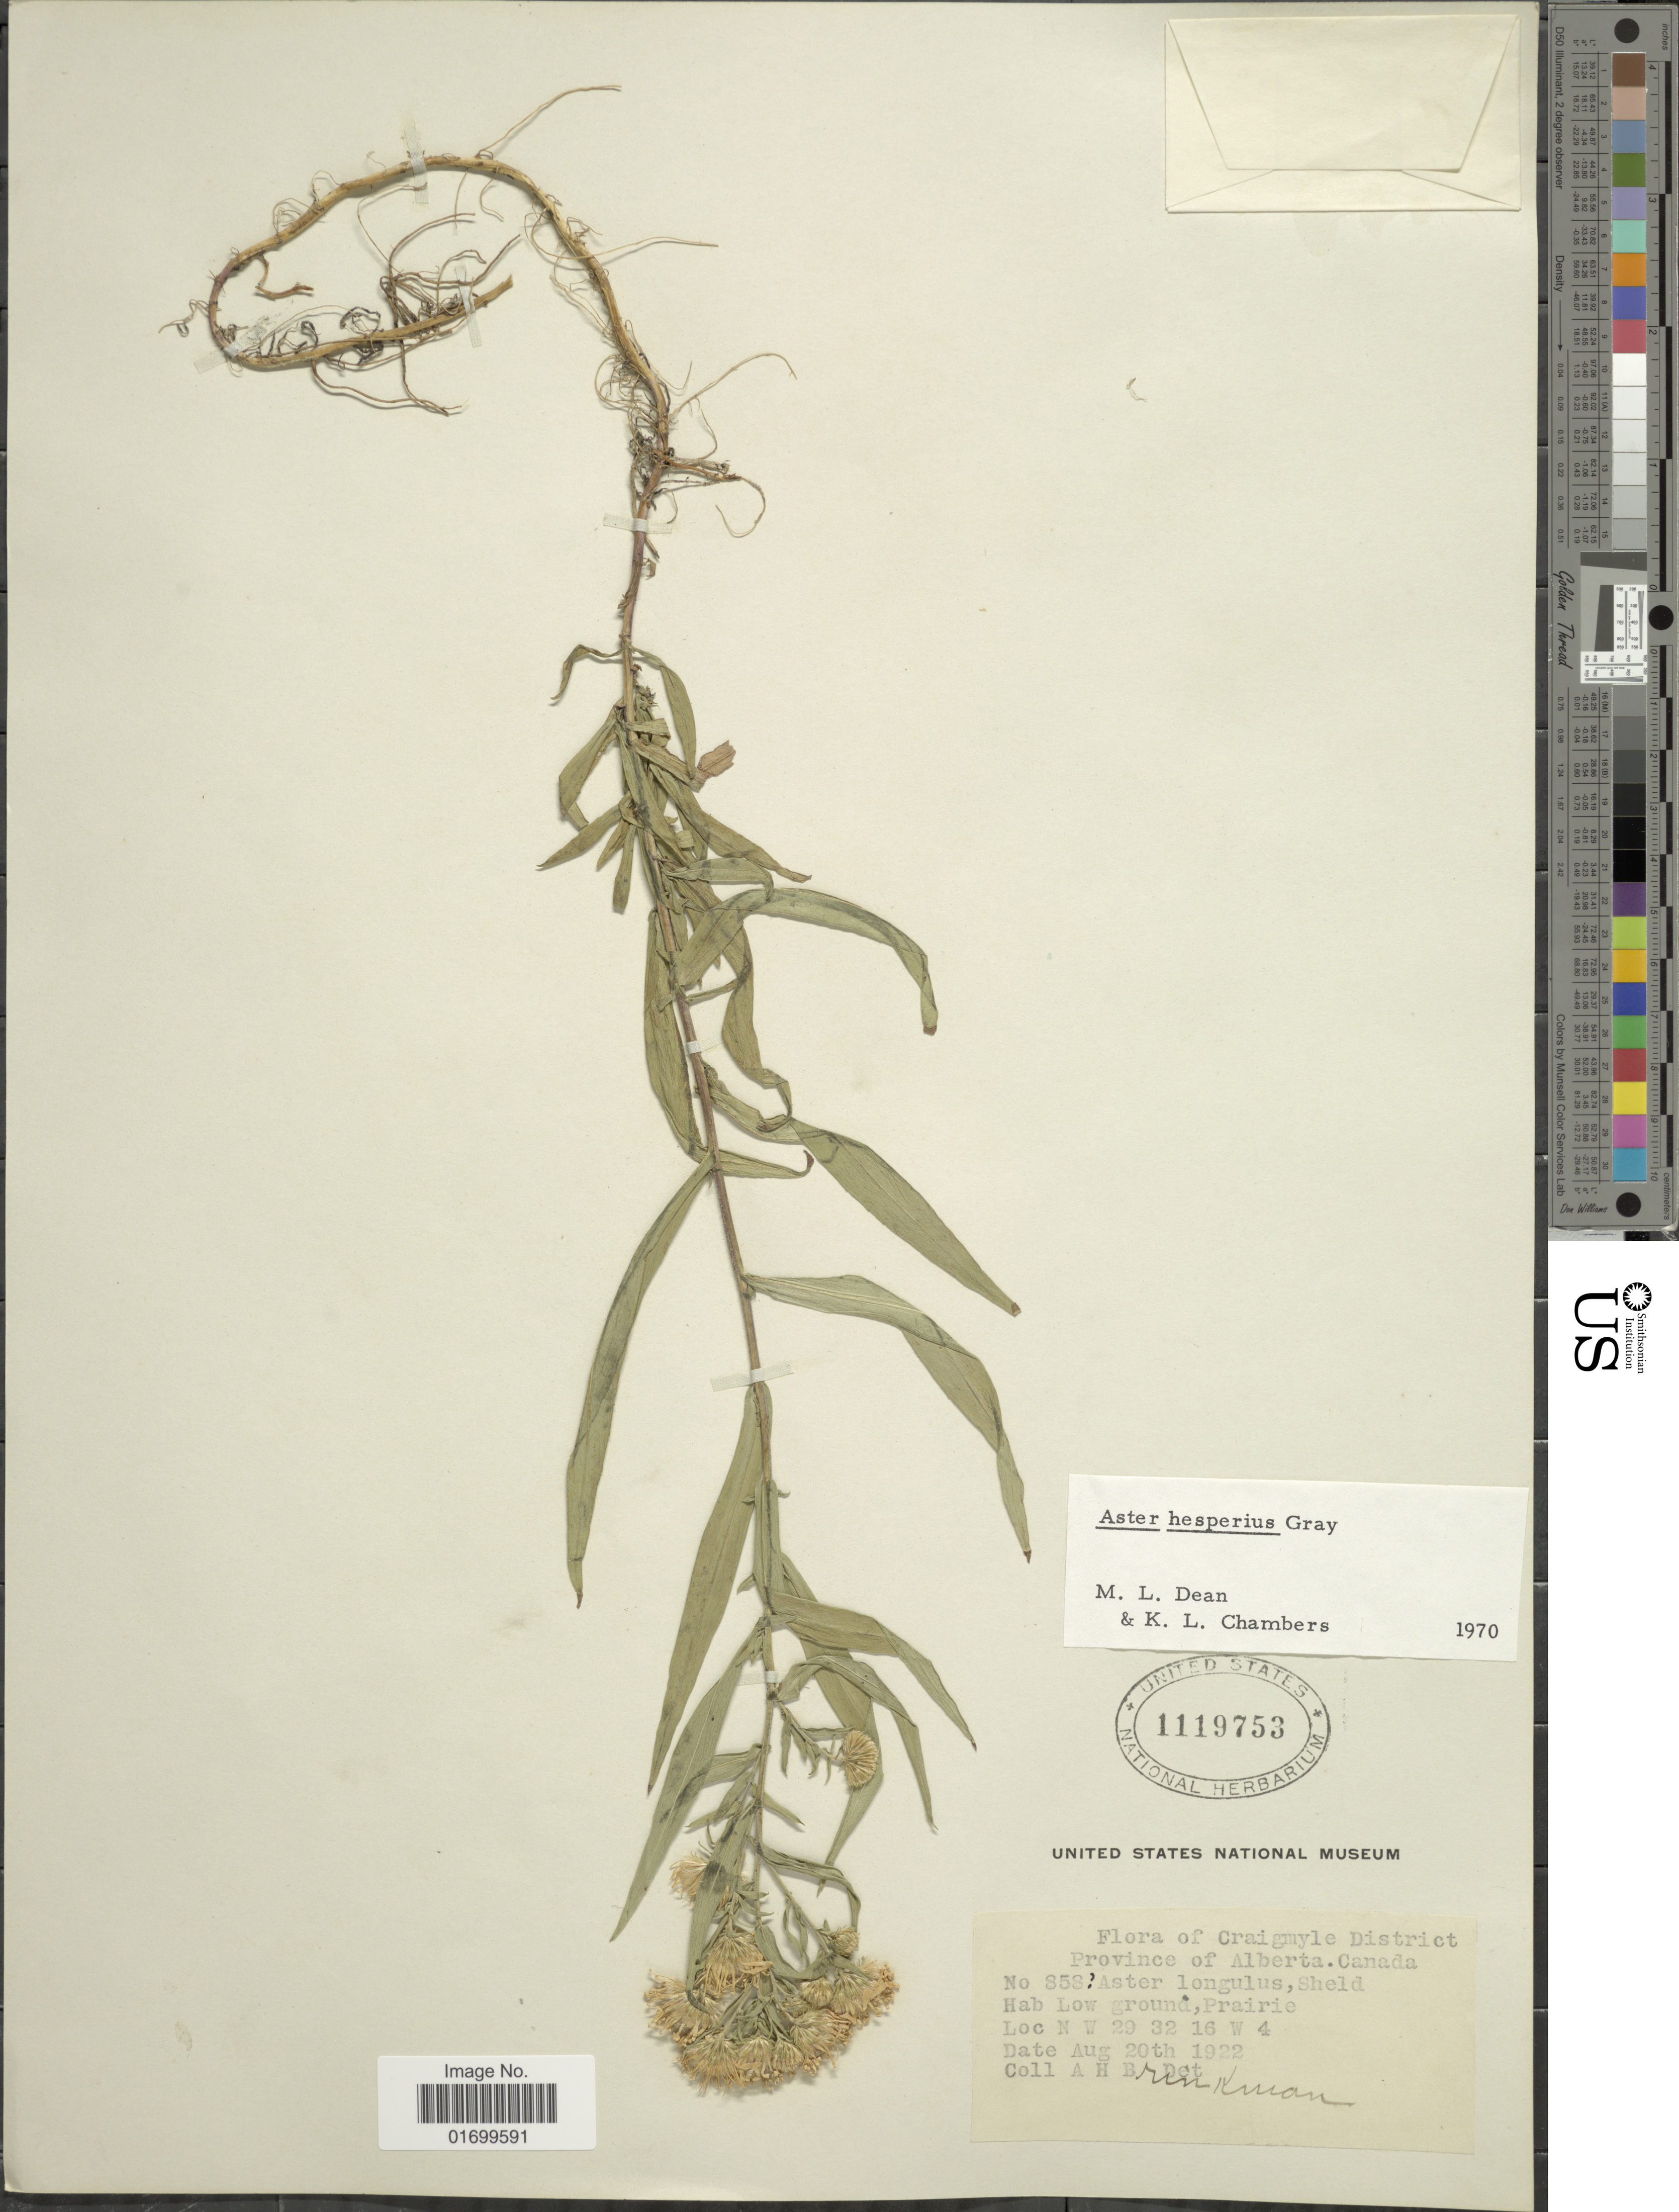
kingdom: Plantae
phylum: Tracheophyta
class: Magnoliopsida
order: Asterales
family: Asteraceae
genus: Symphyotrichum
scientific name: Symphyotrichum hesperium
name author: (A. Gray) Á. Löve & D. Löve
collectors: A. Brinkman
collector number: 858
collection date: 1922-08-20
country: Canada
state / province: Alberta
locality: Craigmyle District, low ground, prairie, N W 29 32 16 W 4.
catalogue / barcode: US 1119753